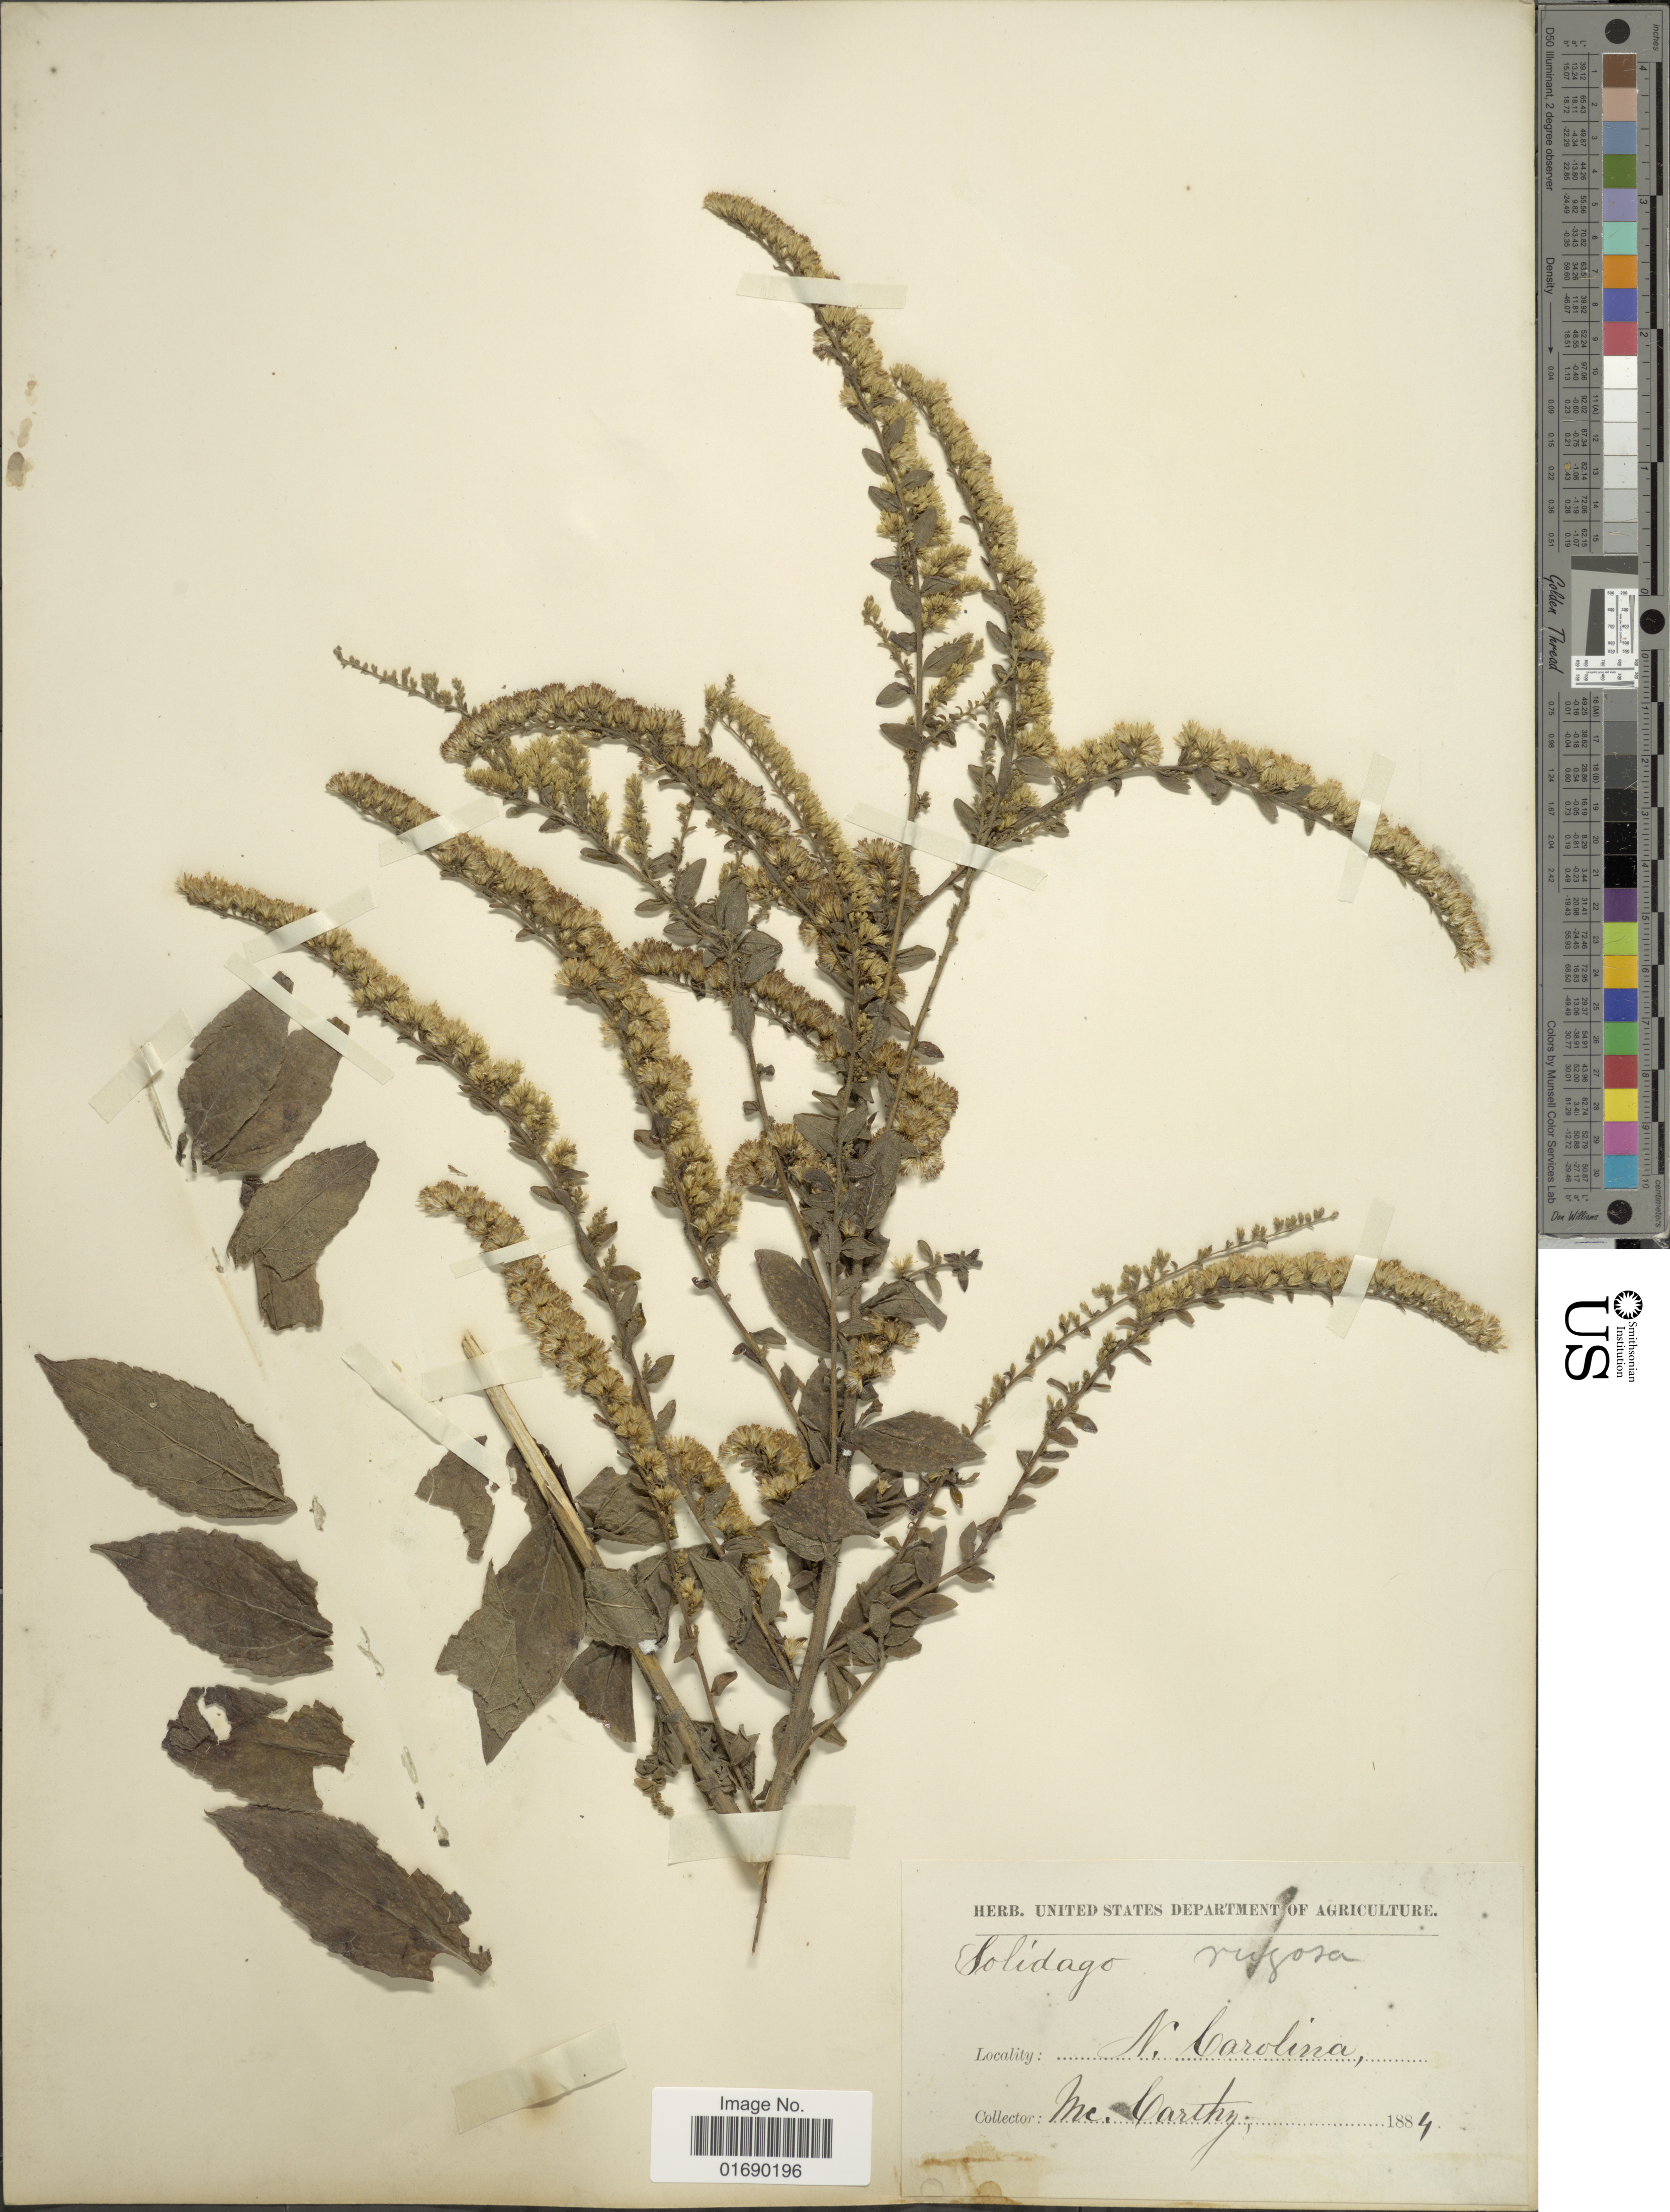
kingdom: Plantae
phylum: Tracheophyta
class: Magnoliopsida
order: Asterales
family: Asteraceae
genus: Solidago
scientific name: Solidago rugosa var. aspera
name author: (Aiton) Cronq.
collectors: -- McCarthy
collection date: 1884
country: United States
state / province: North Carolina